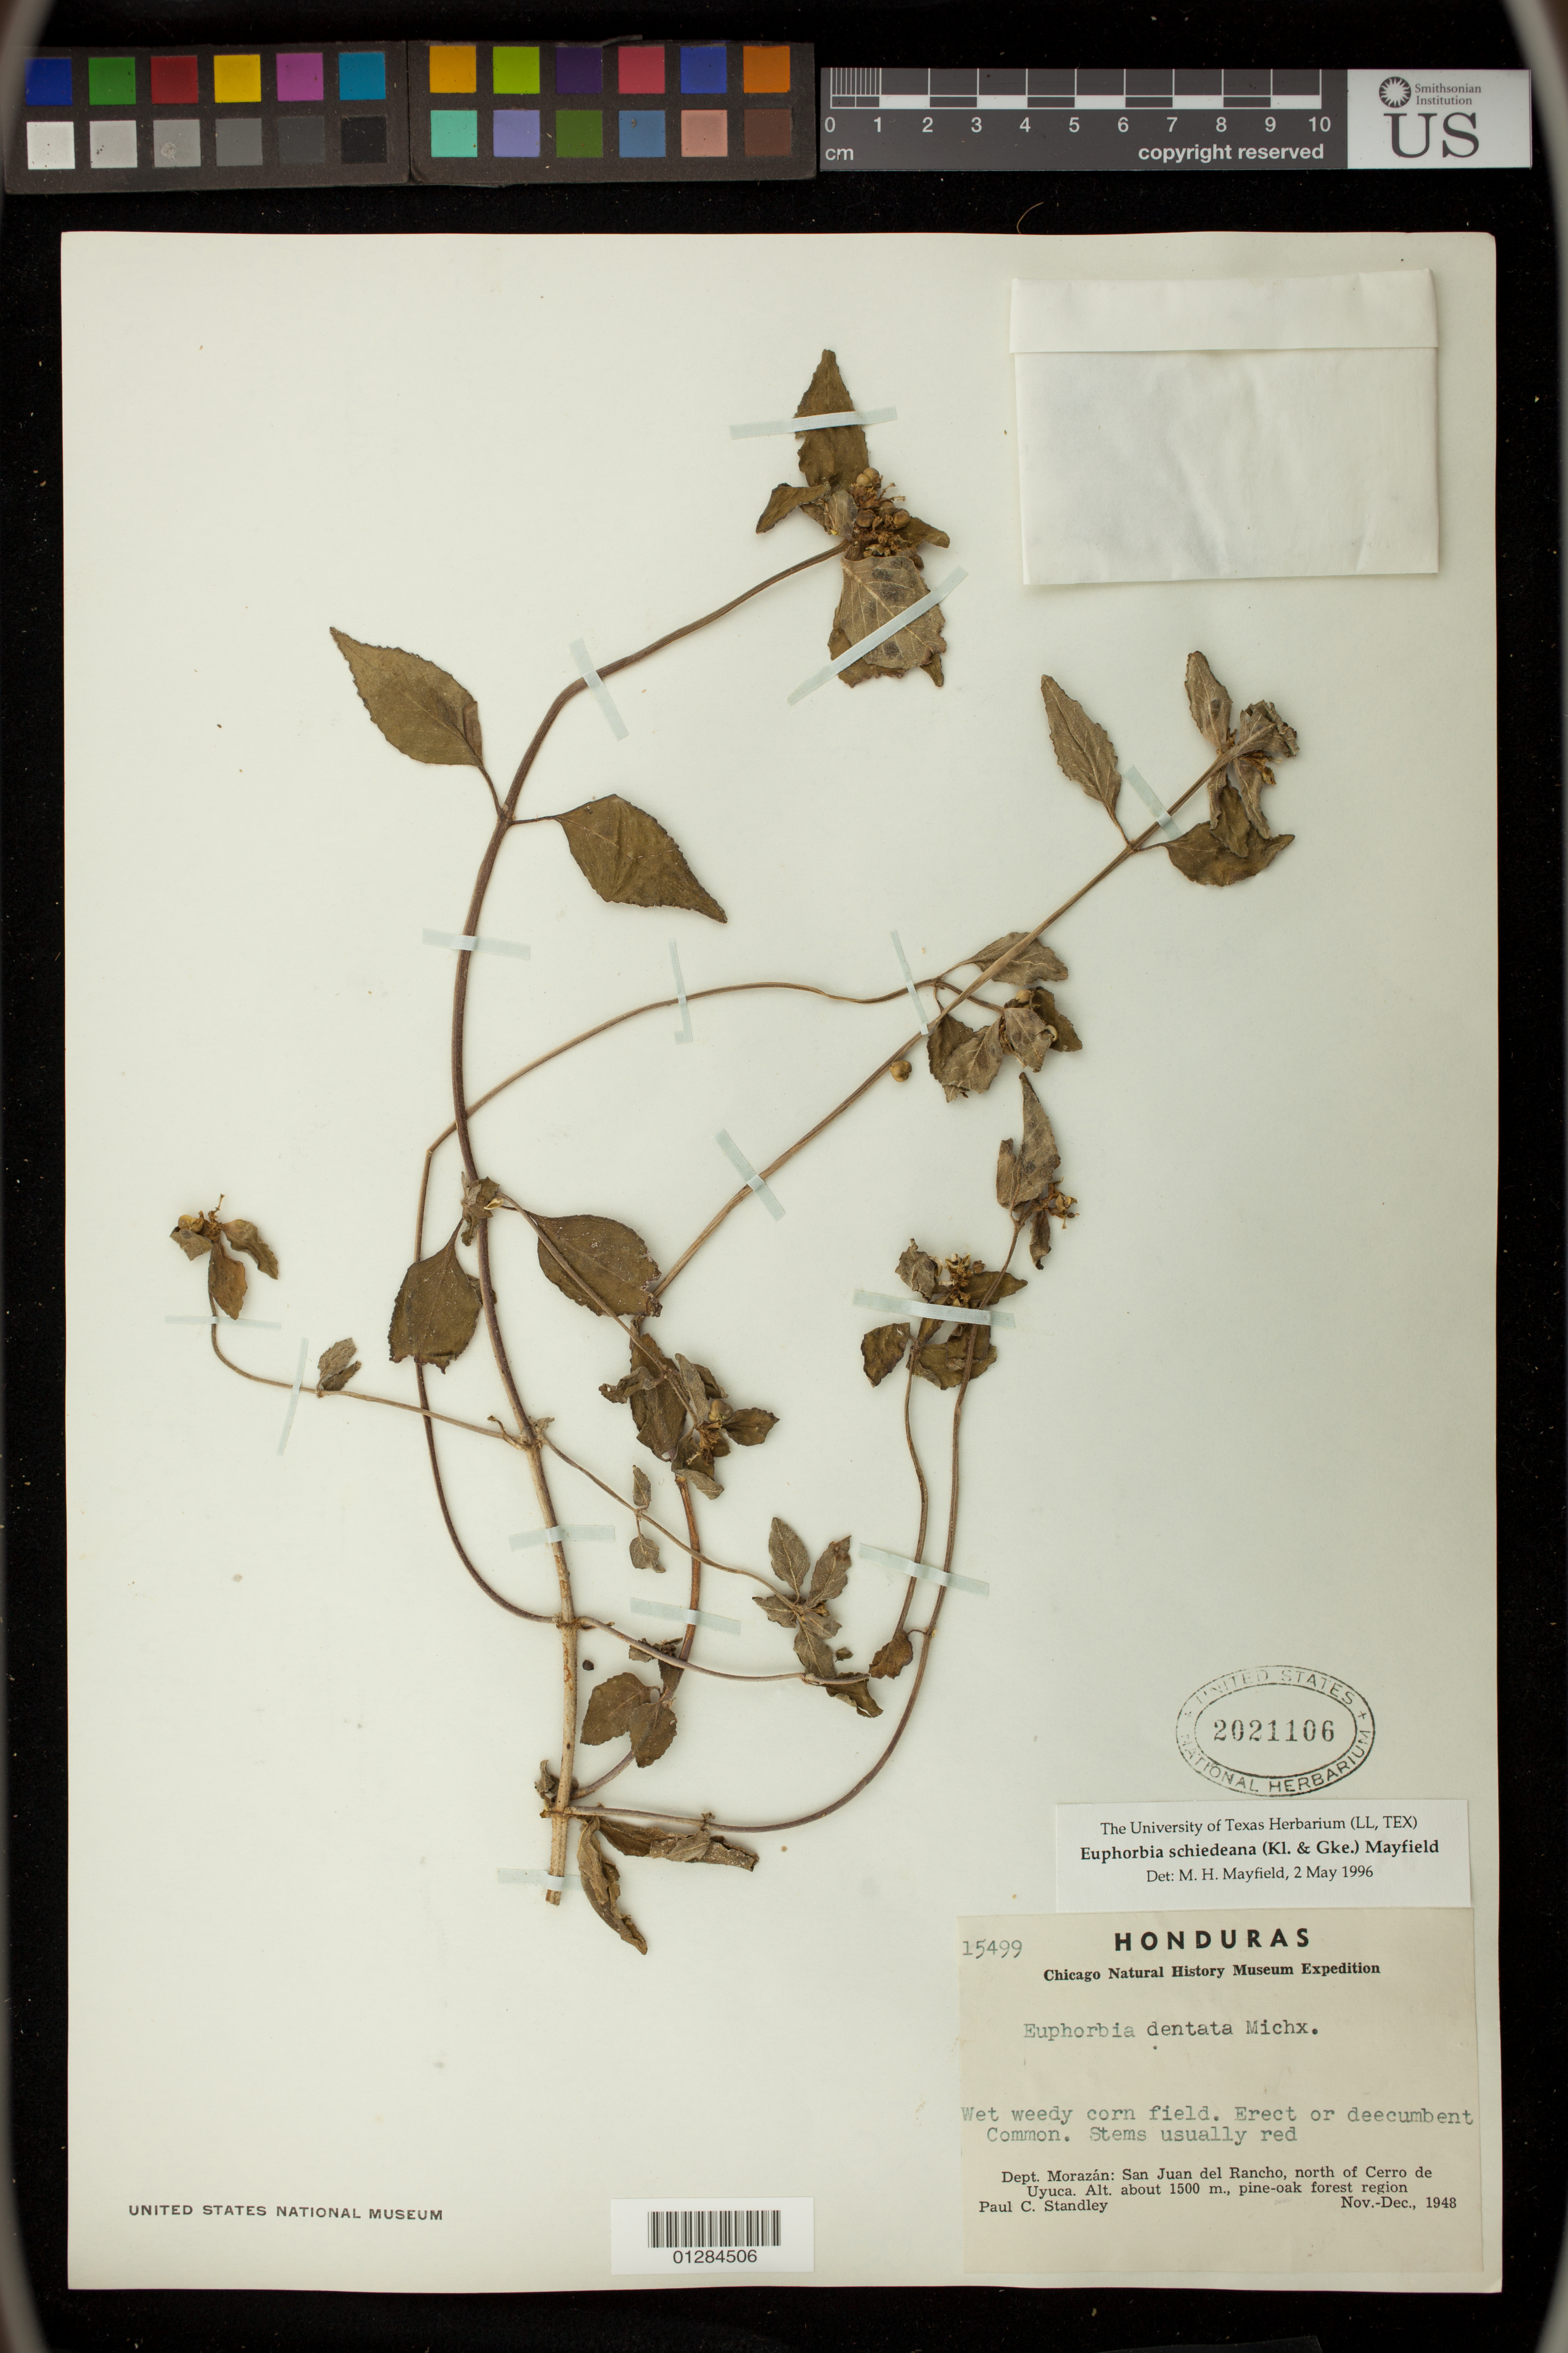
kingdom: Plantae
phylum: Tracheophyta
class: Magnoliopsida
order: Malpighiales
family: Euphorbiaceae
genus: Euphorbia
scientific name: Euphorbia schiedeana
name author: (Klotzsch & Garcke) Mayfield ex C. Nelson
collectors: P. C. Standley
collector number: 15499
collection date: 1948-11/1948-12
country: Honduras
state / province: Fco. Morazán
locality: San Juan del Rancho, north of Cerro de Uyuca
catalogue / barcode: US 2021106